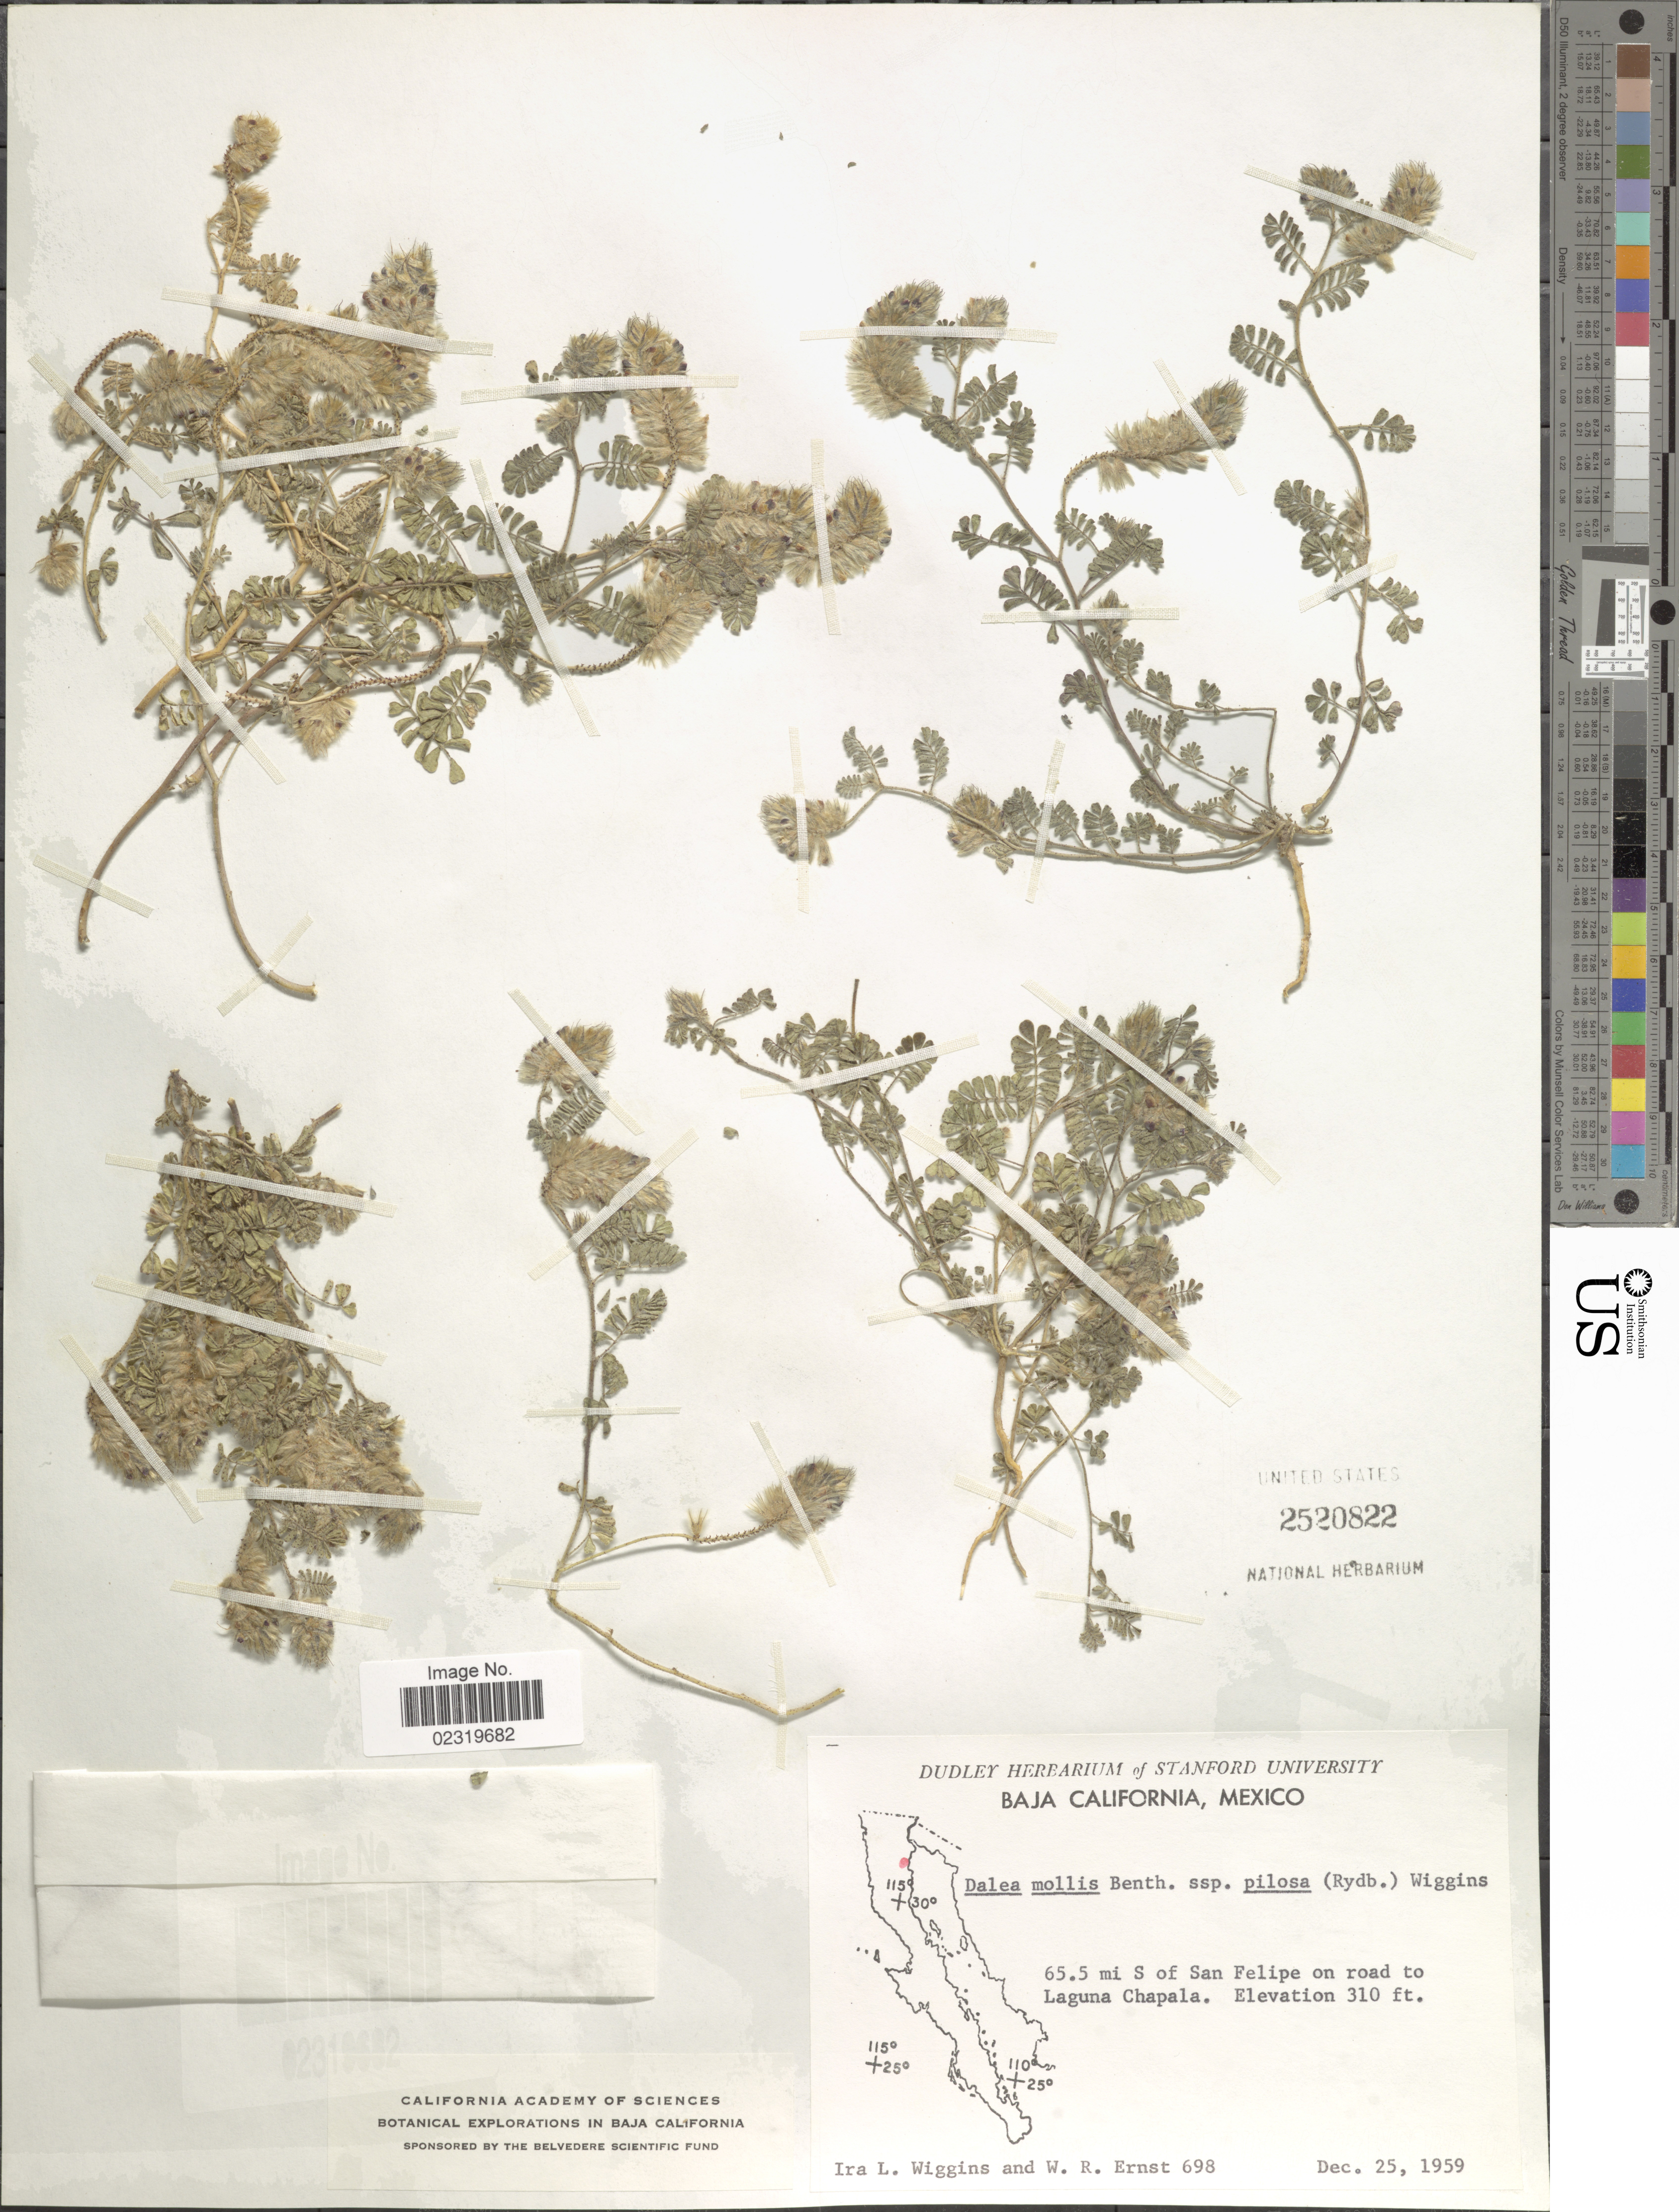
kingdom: Plantae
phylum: Tracheophyta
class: Magnoliopsida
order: Fabales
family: Fabaceae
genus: Dalea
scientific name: Dalea mollis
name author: Benth.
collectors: I. L. Wiggins & W. R. Ernst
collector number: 698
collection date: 1959-12-25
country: Mexico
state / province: Baja California Norte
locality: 65.5 mi S of San Felipe on road to Laguna Chapala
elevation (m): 94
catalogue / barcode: US 2520822